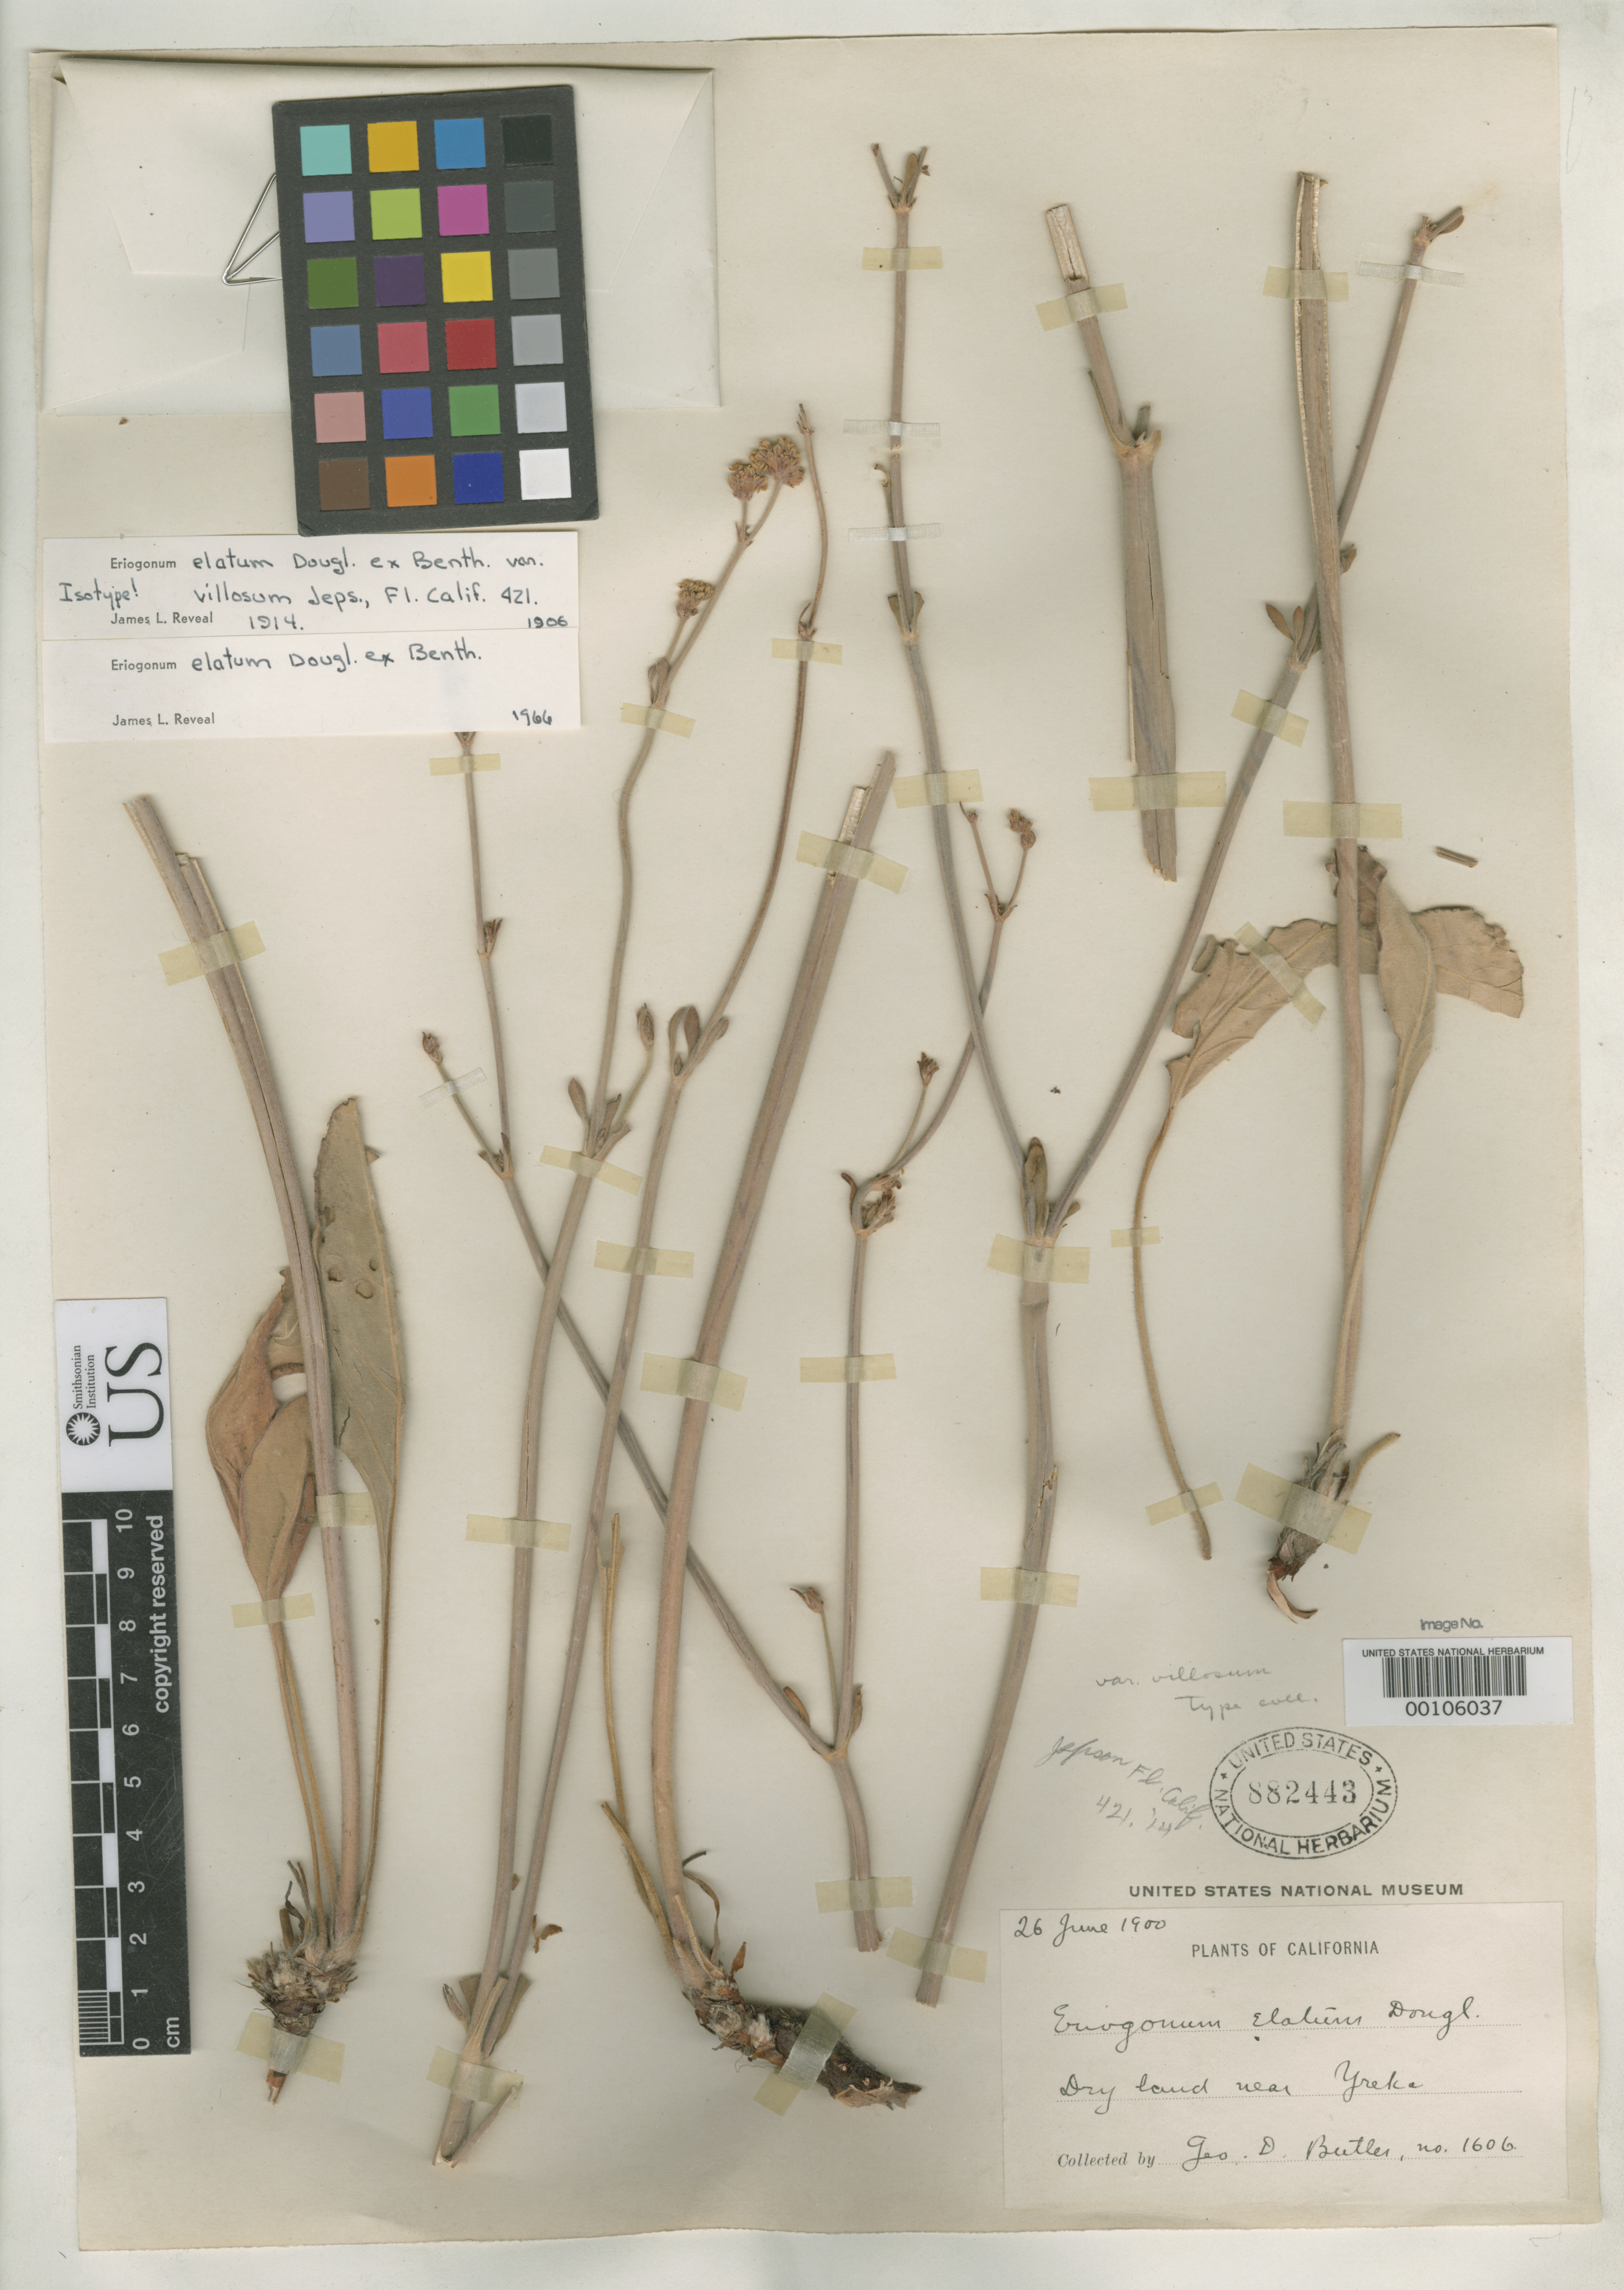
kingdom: Plantae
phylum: Tracheophyta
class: Magnoliopsida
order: Caryophyllales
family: Polygonaceae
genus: Eriogonum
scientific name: Eriogonum elatum var. villosum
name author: Jeps.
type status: Isotype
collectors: G. D. Butler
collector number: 1606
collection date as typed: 26 Jul 1900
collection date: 1900-07-26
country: United States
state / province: California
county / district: Siskiyou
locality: Near Yreka.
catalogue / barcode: US 882443